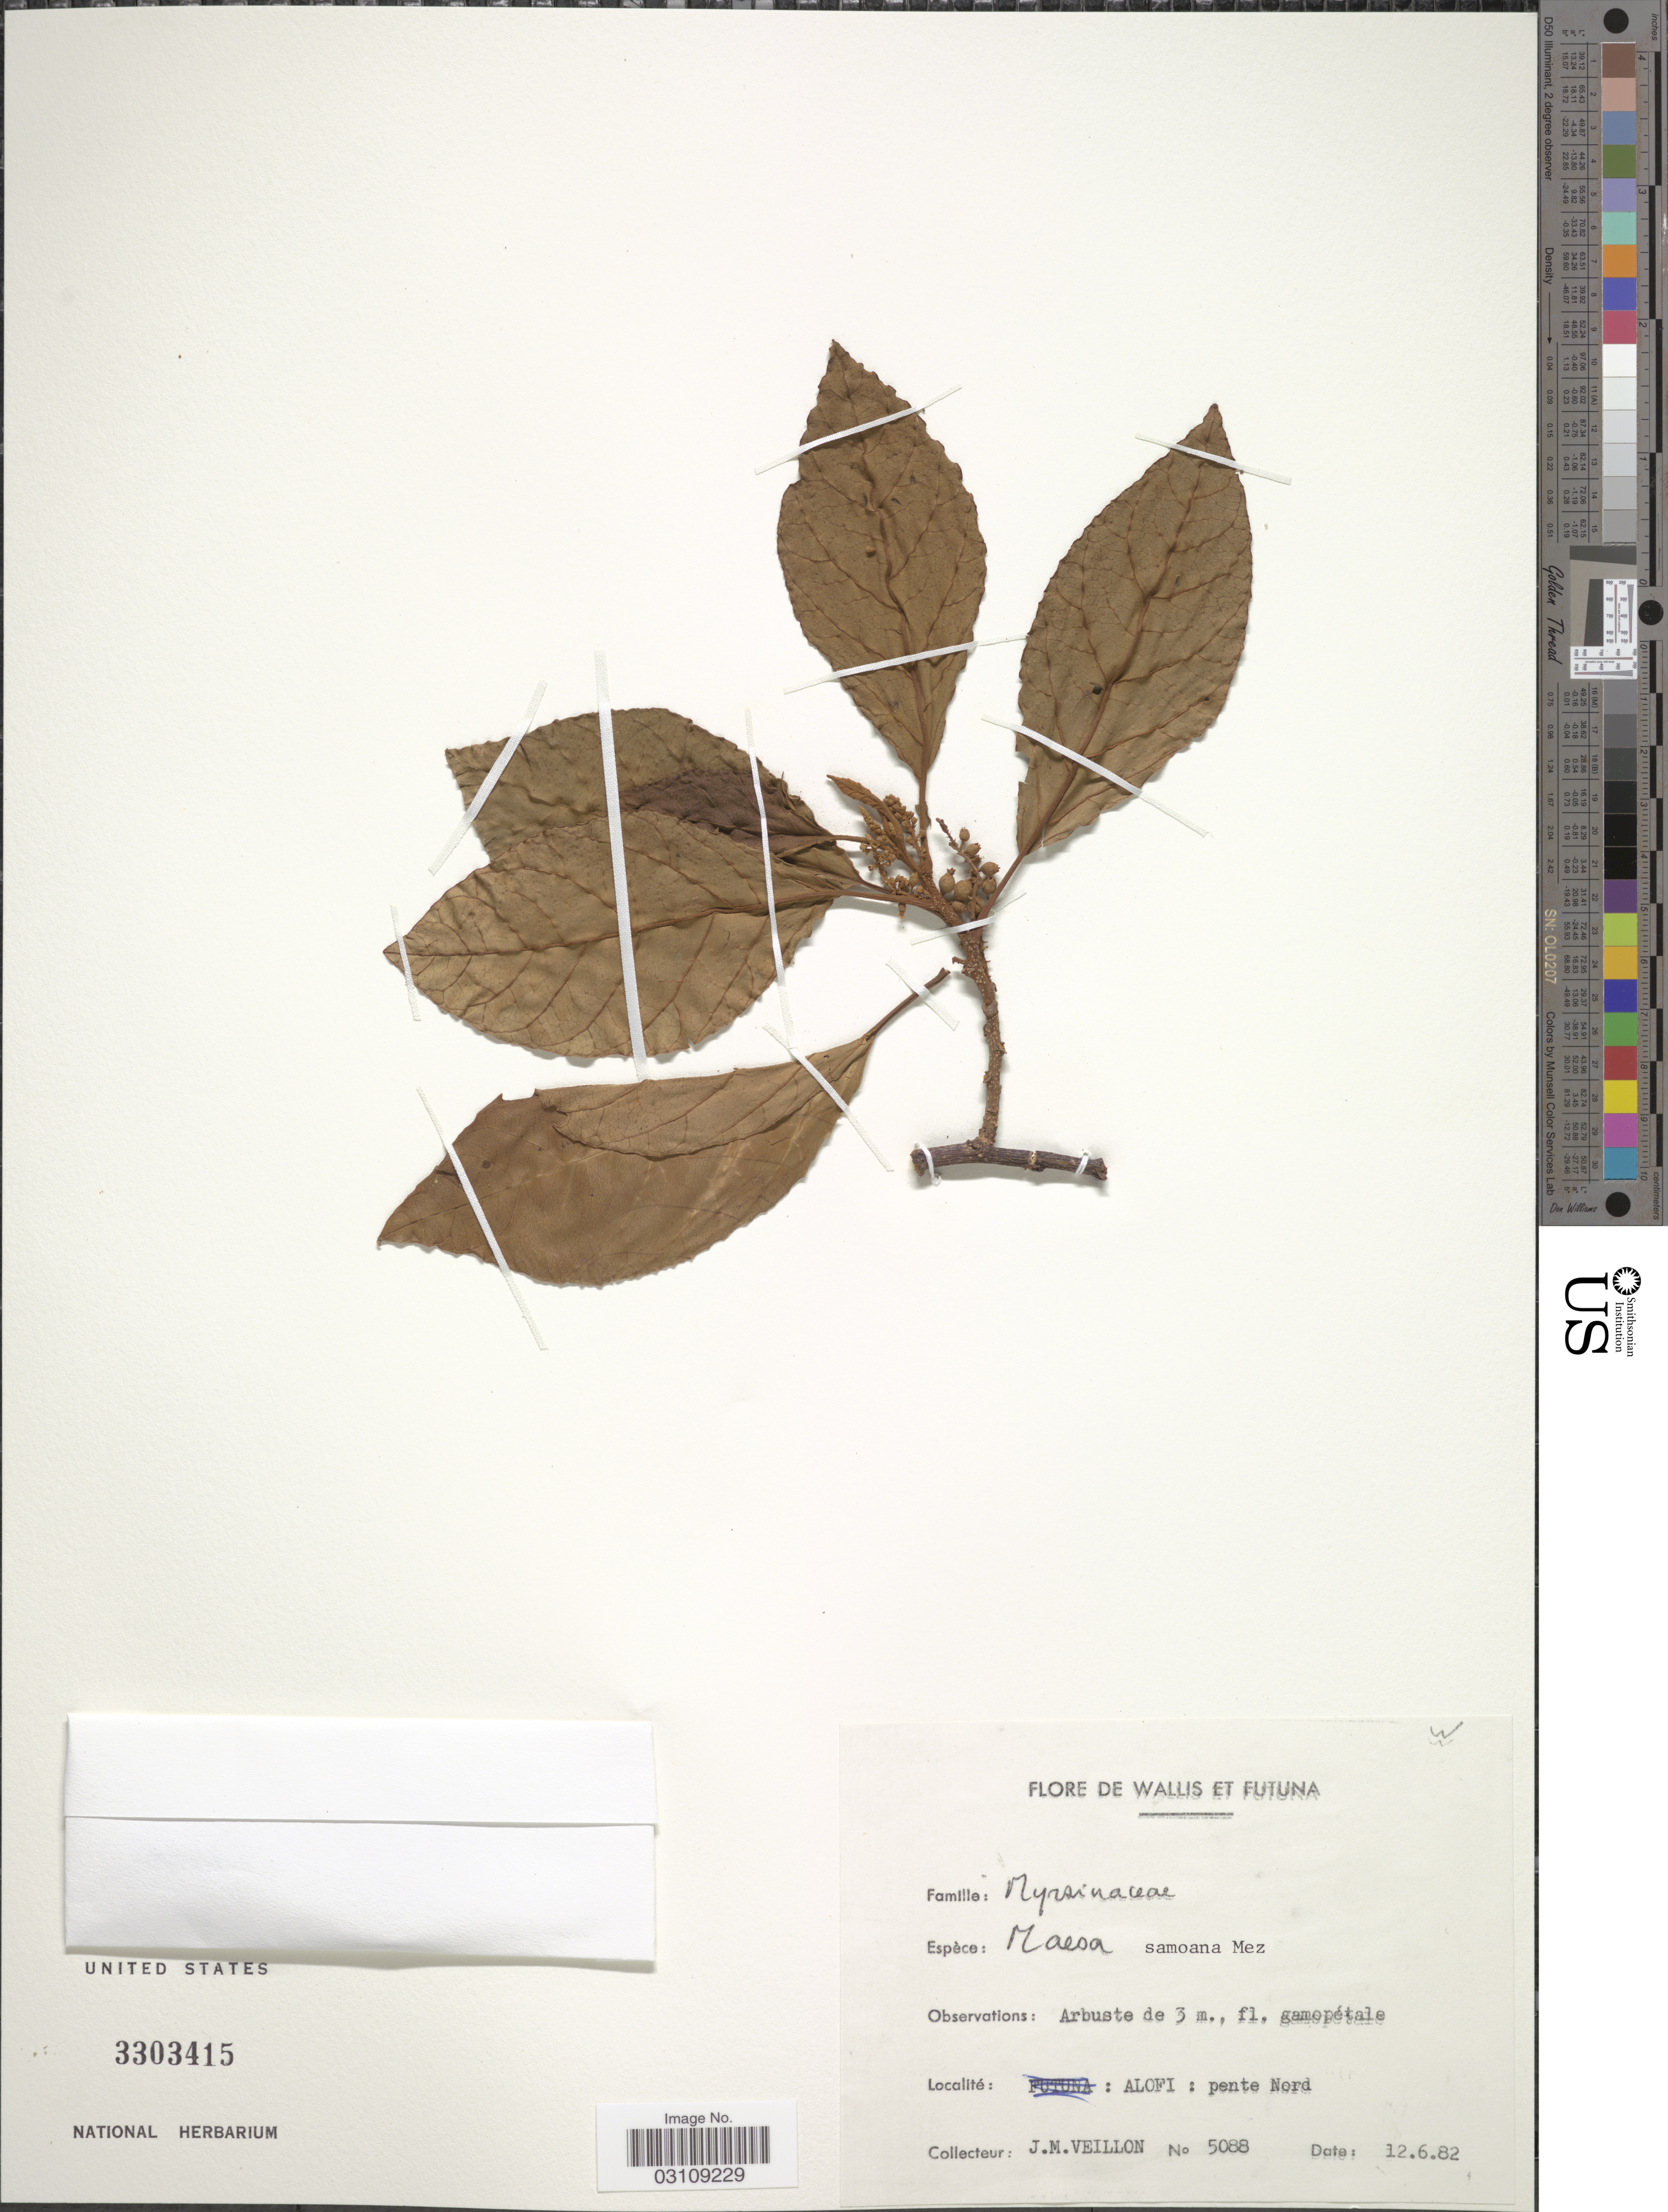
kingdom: Plantae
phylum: Tracheophyta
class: Magnoliopsida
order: Ericales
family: Primulaceae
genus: Maesa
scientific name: Maesa samoana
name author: Mez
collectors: J. Veillon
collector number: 5088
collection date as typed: Transcribed d/m/y: 12/6/82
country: Wallis and Futuna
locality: Alofi: pente Nord.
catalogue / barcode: US 3303415